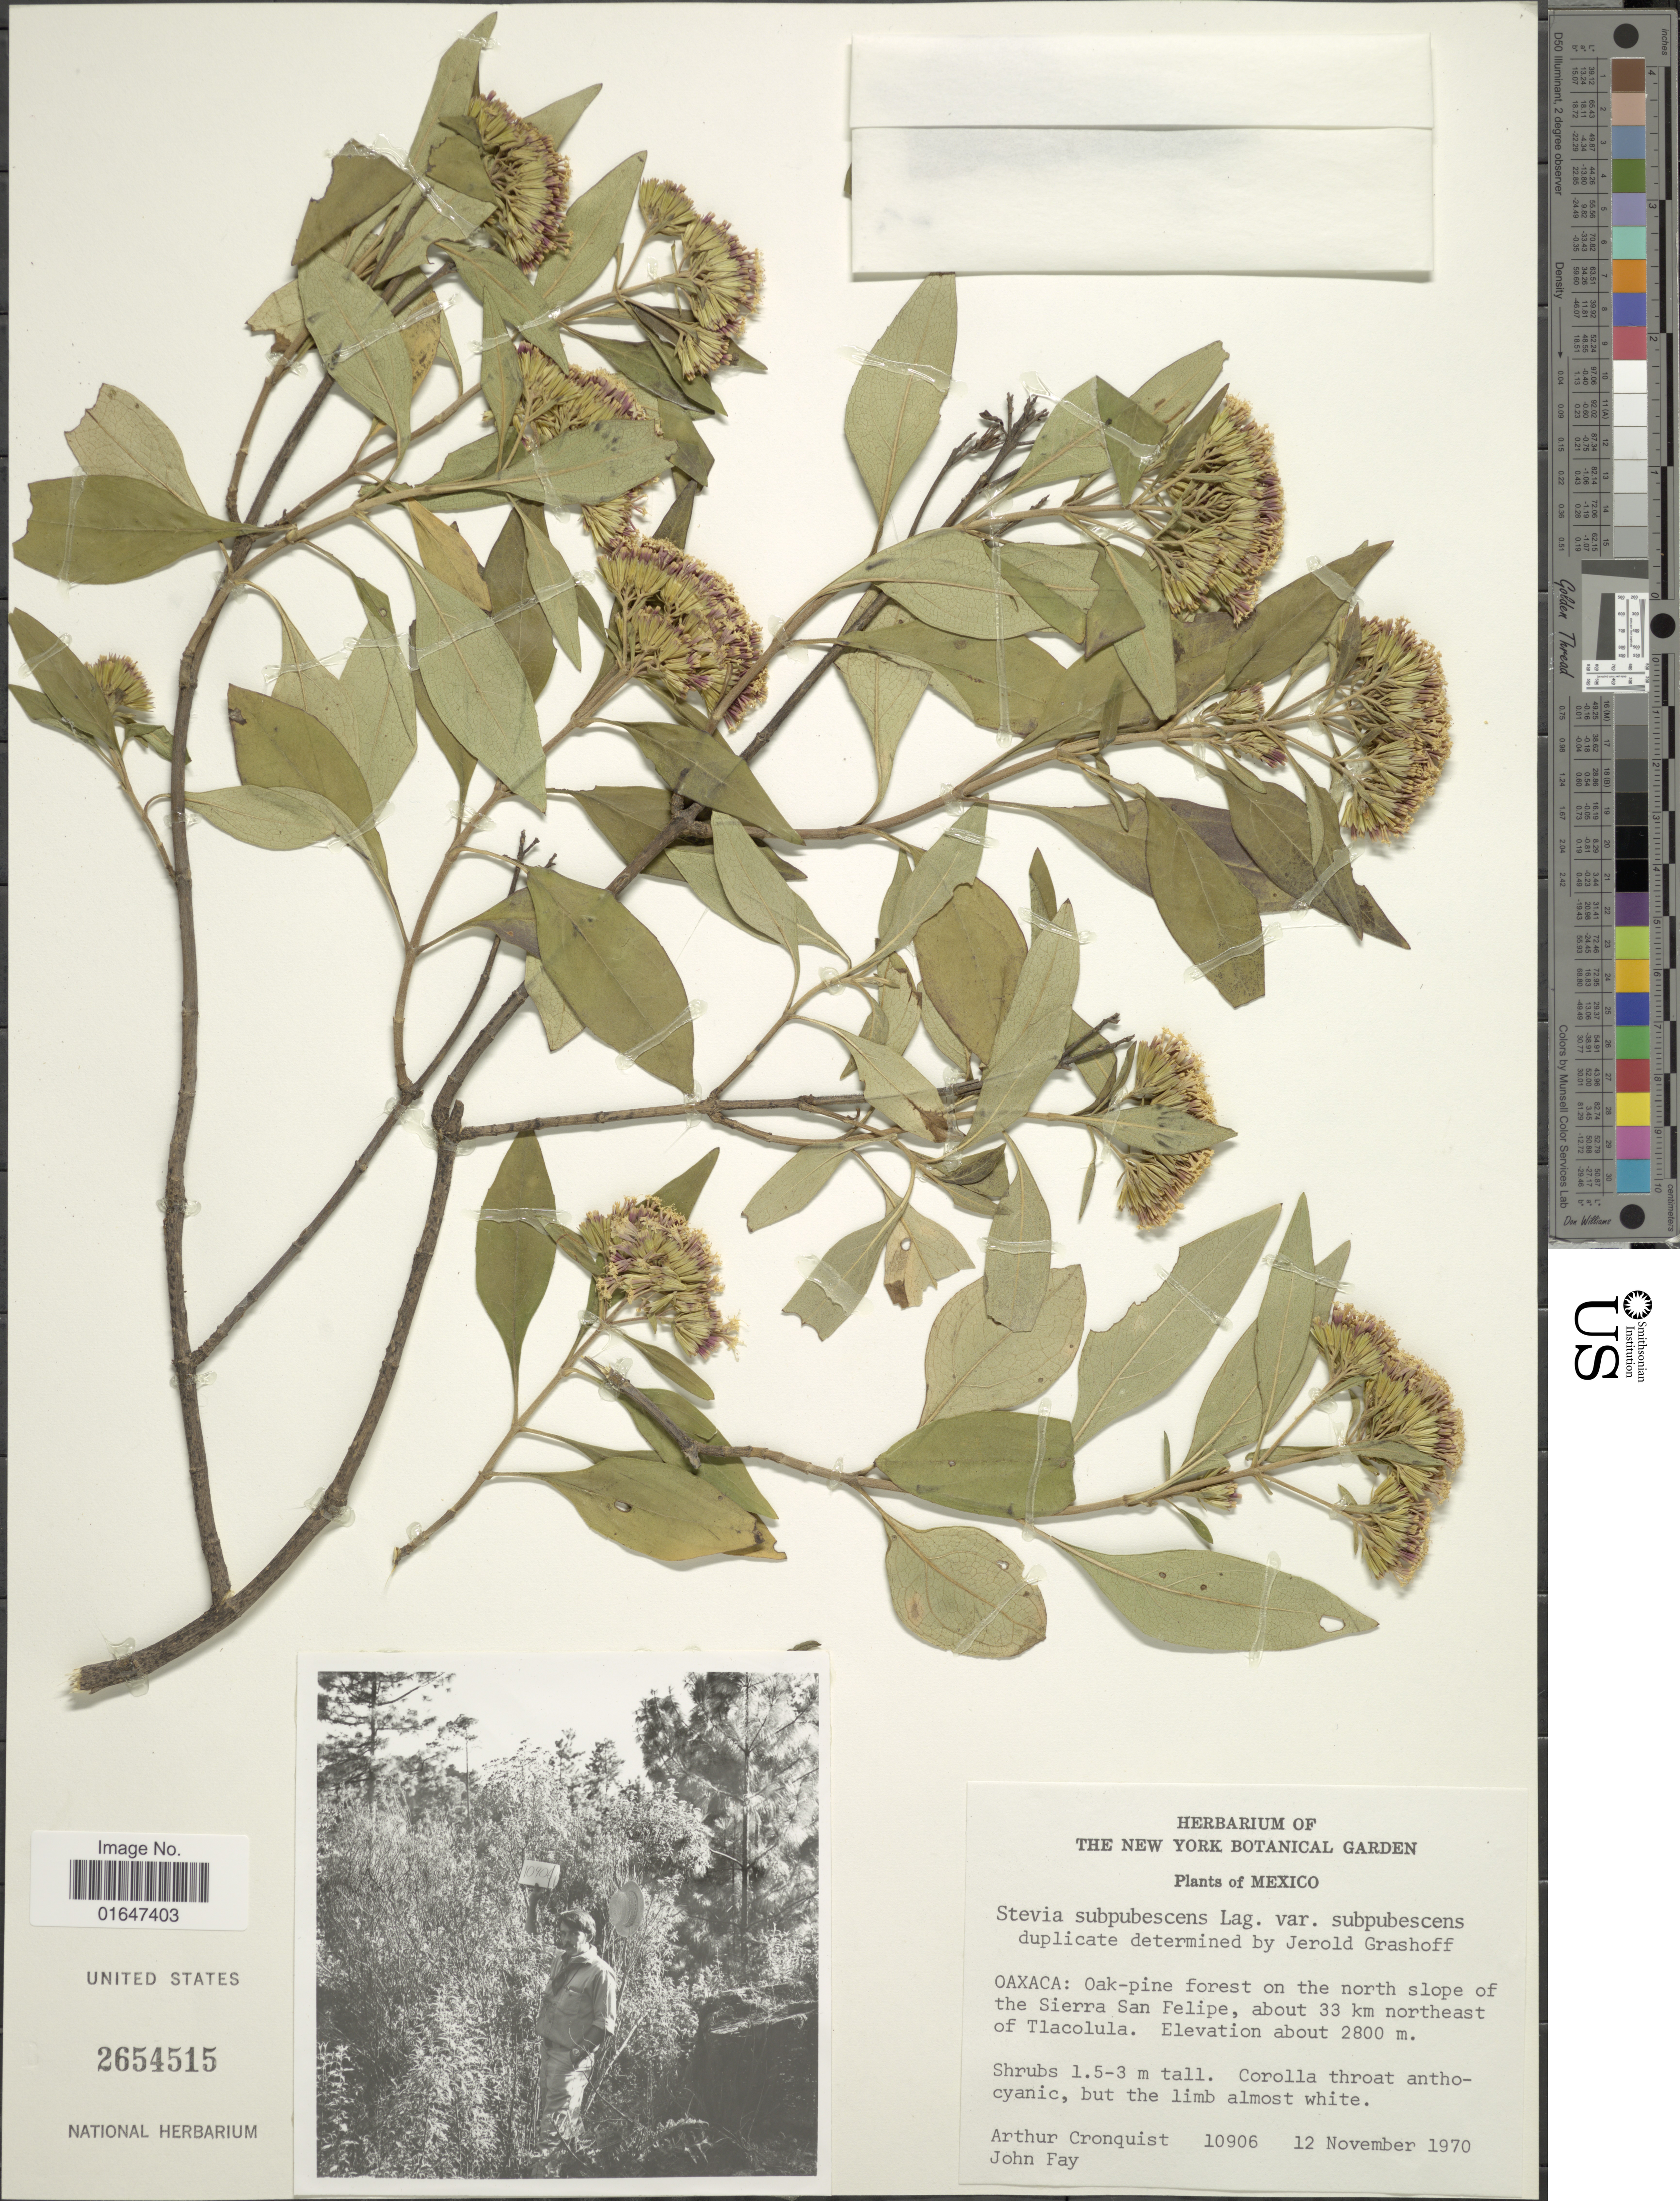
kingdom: Plantae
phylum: Tracheophyta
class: Magnoliopsida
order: Asterales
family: Asteraceae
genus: Stevia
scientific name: Stevia subpubescens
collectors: A. J. Cronquist & J. M. Fay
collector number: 10906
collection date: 1970-11-12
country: Mexico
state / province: Oaxaca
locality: On the north slope of Sierra San Felipe, about 33 km northeast of Llacolula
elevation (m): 2800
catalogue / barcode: US 2654515